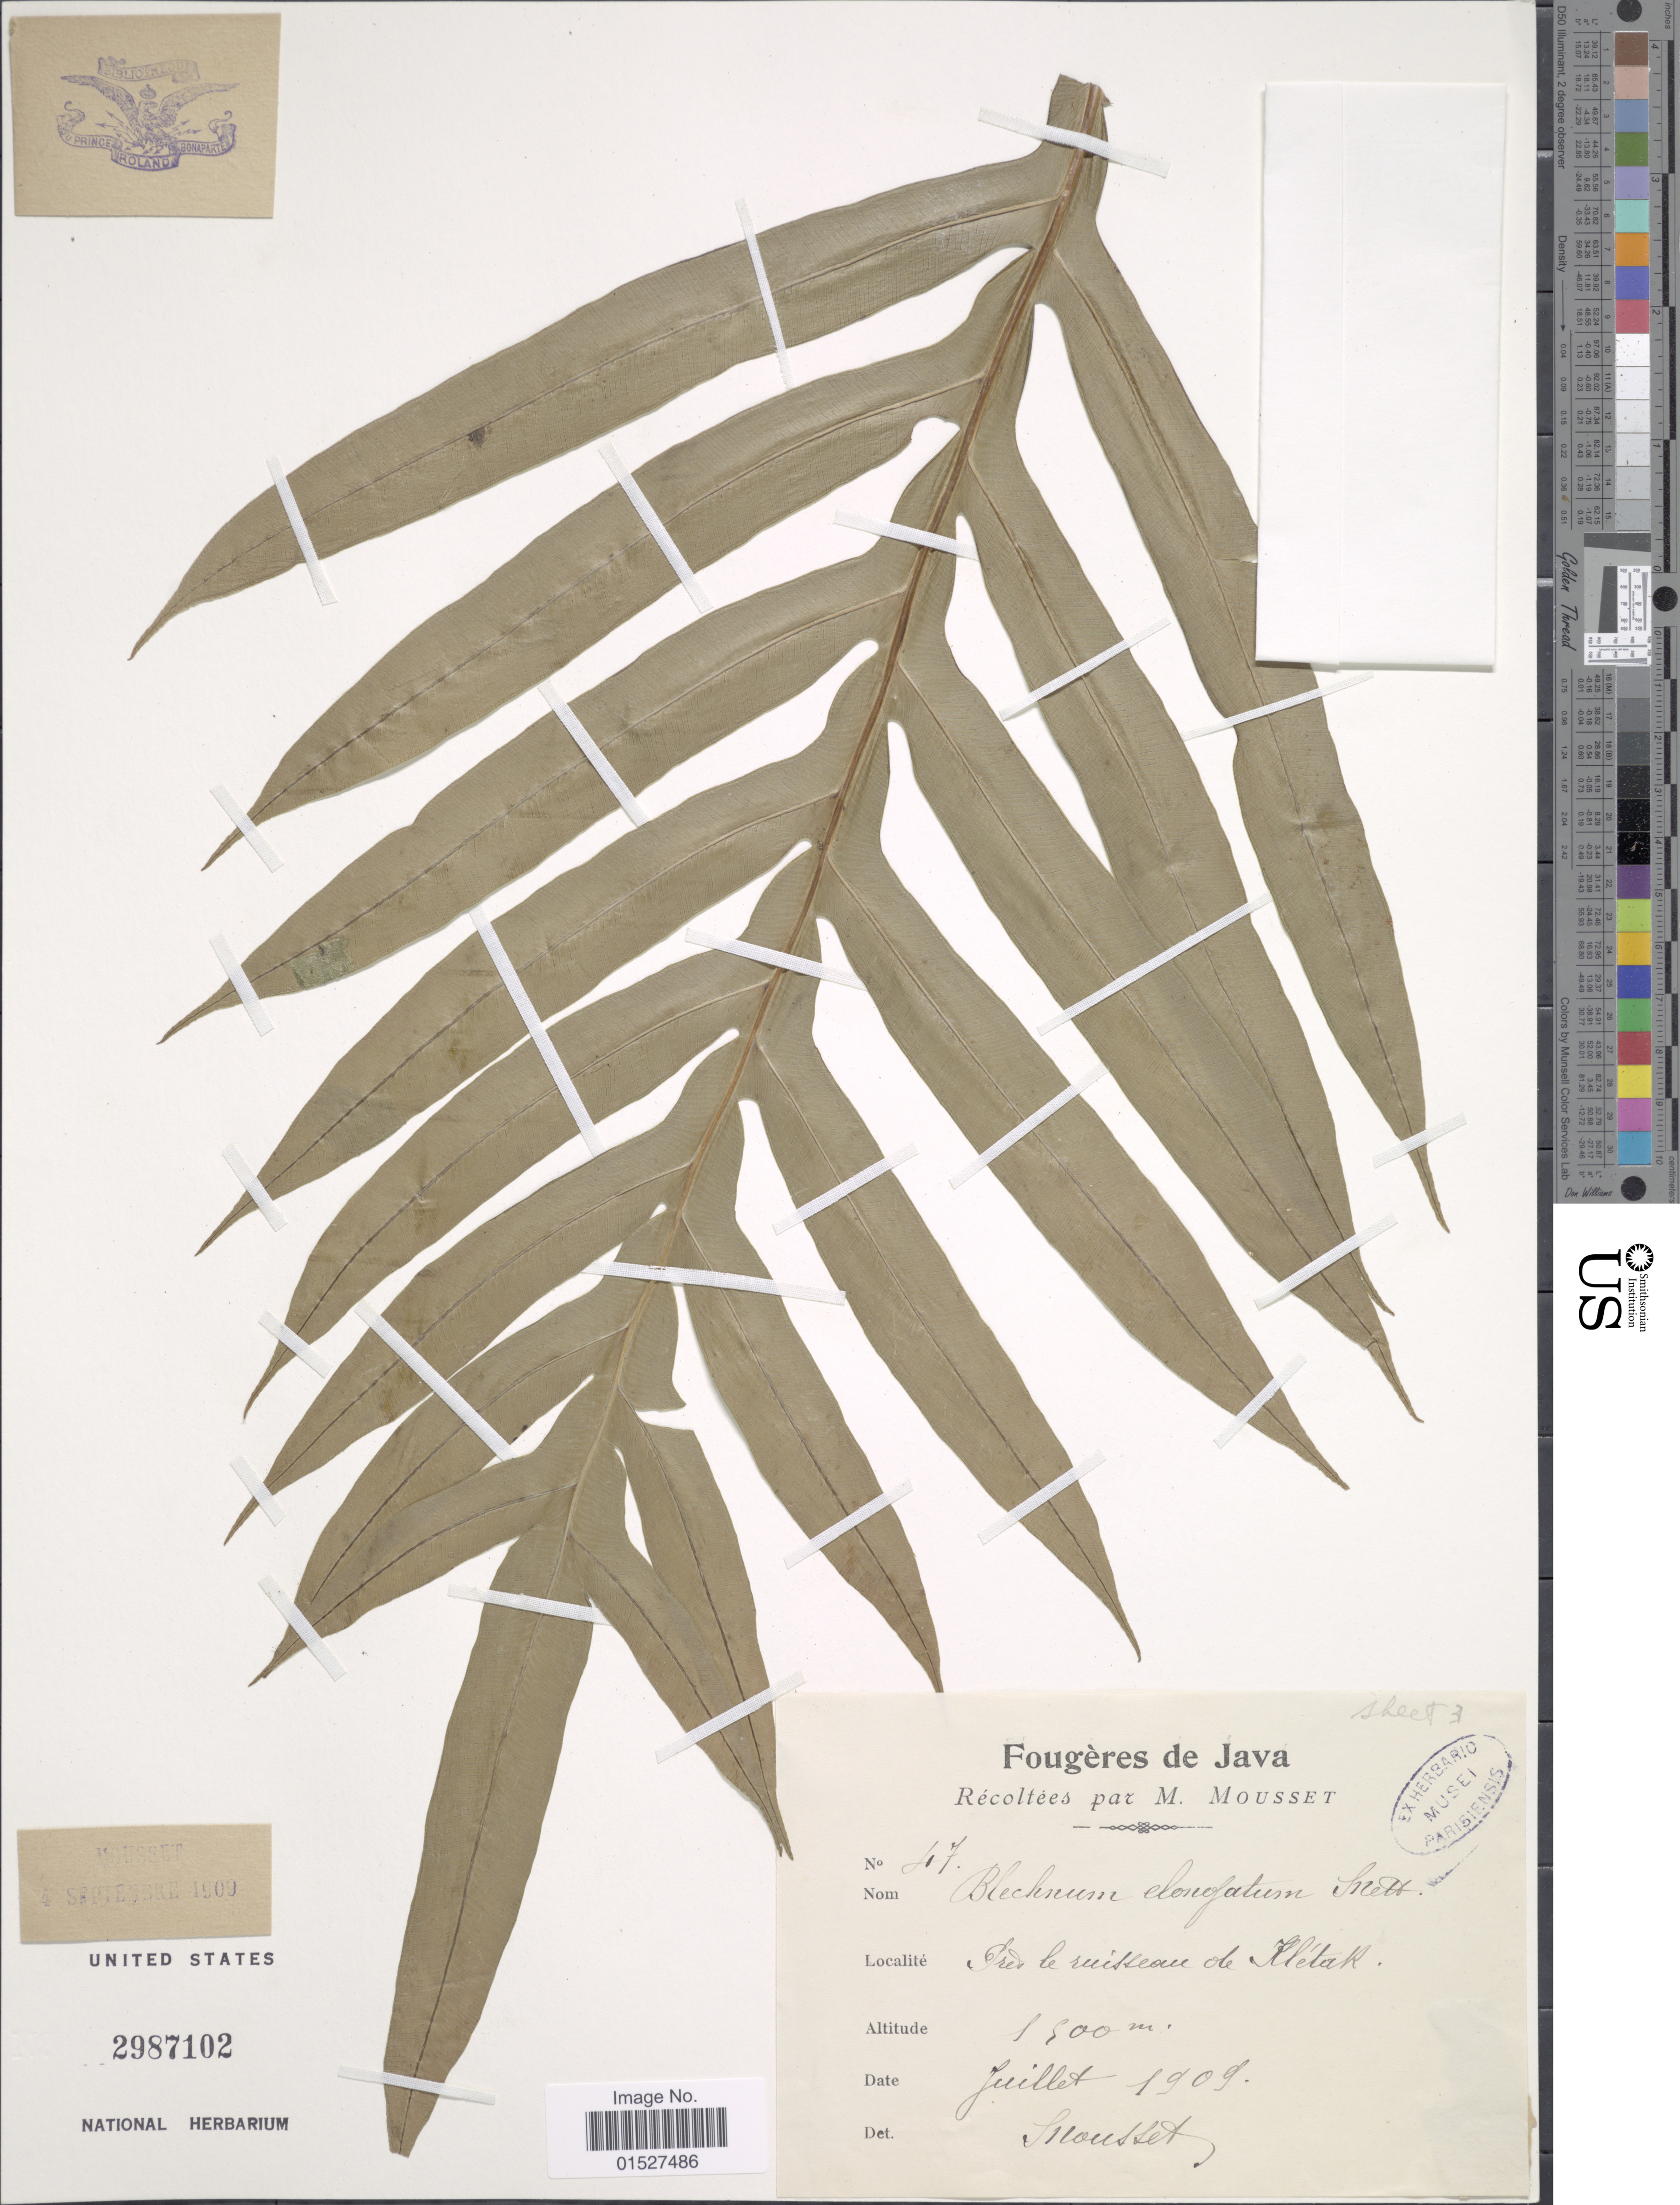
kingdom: Plantae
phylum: Tracheophyta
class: Polypodiopsida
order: Polypodiales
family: Blechnaceae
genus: Blechnum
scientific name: Blechnum elongatum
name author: Gaudich.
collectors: Mousset, --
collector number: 47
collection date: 1909-07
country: Indonesia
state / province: Java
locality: Près le ruisseau de Klètak.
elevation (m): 1500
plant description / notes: Corrected "Pres le ruisseou de Kletah." to Près le ruisseau de Klètak.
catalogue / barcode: US 2987102